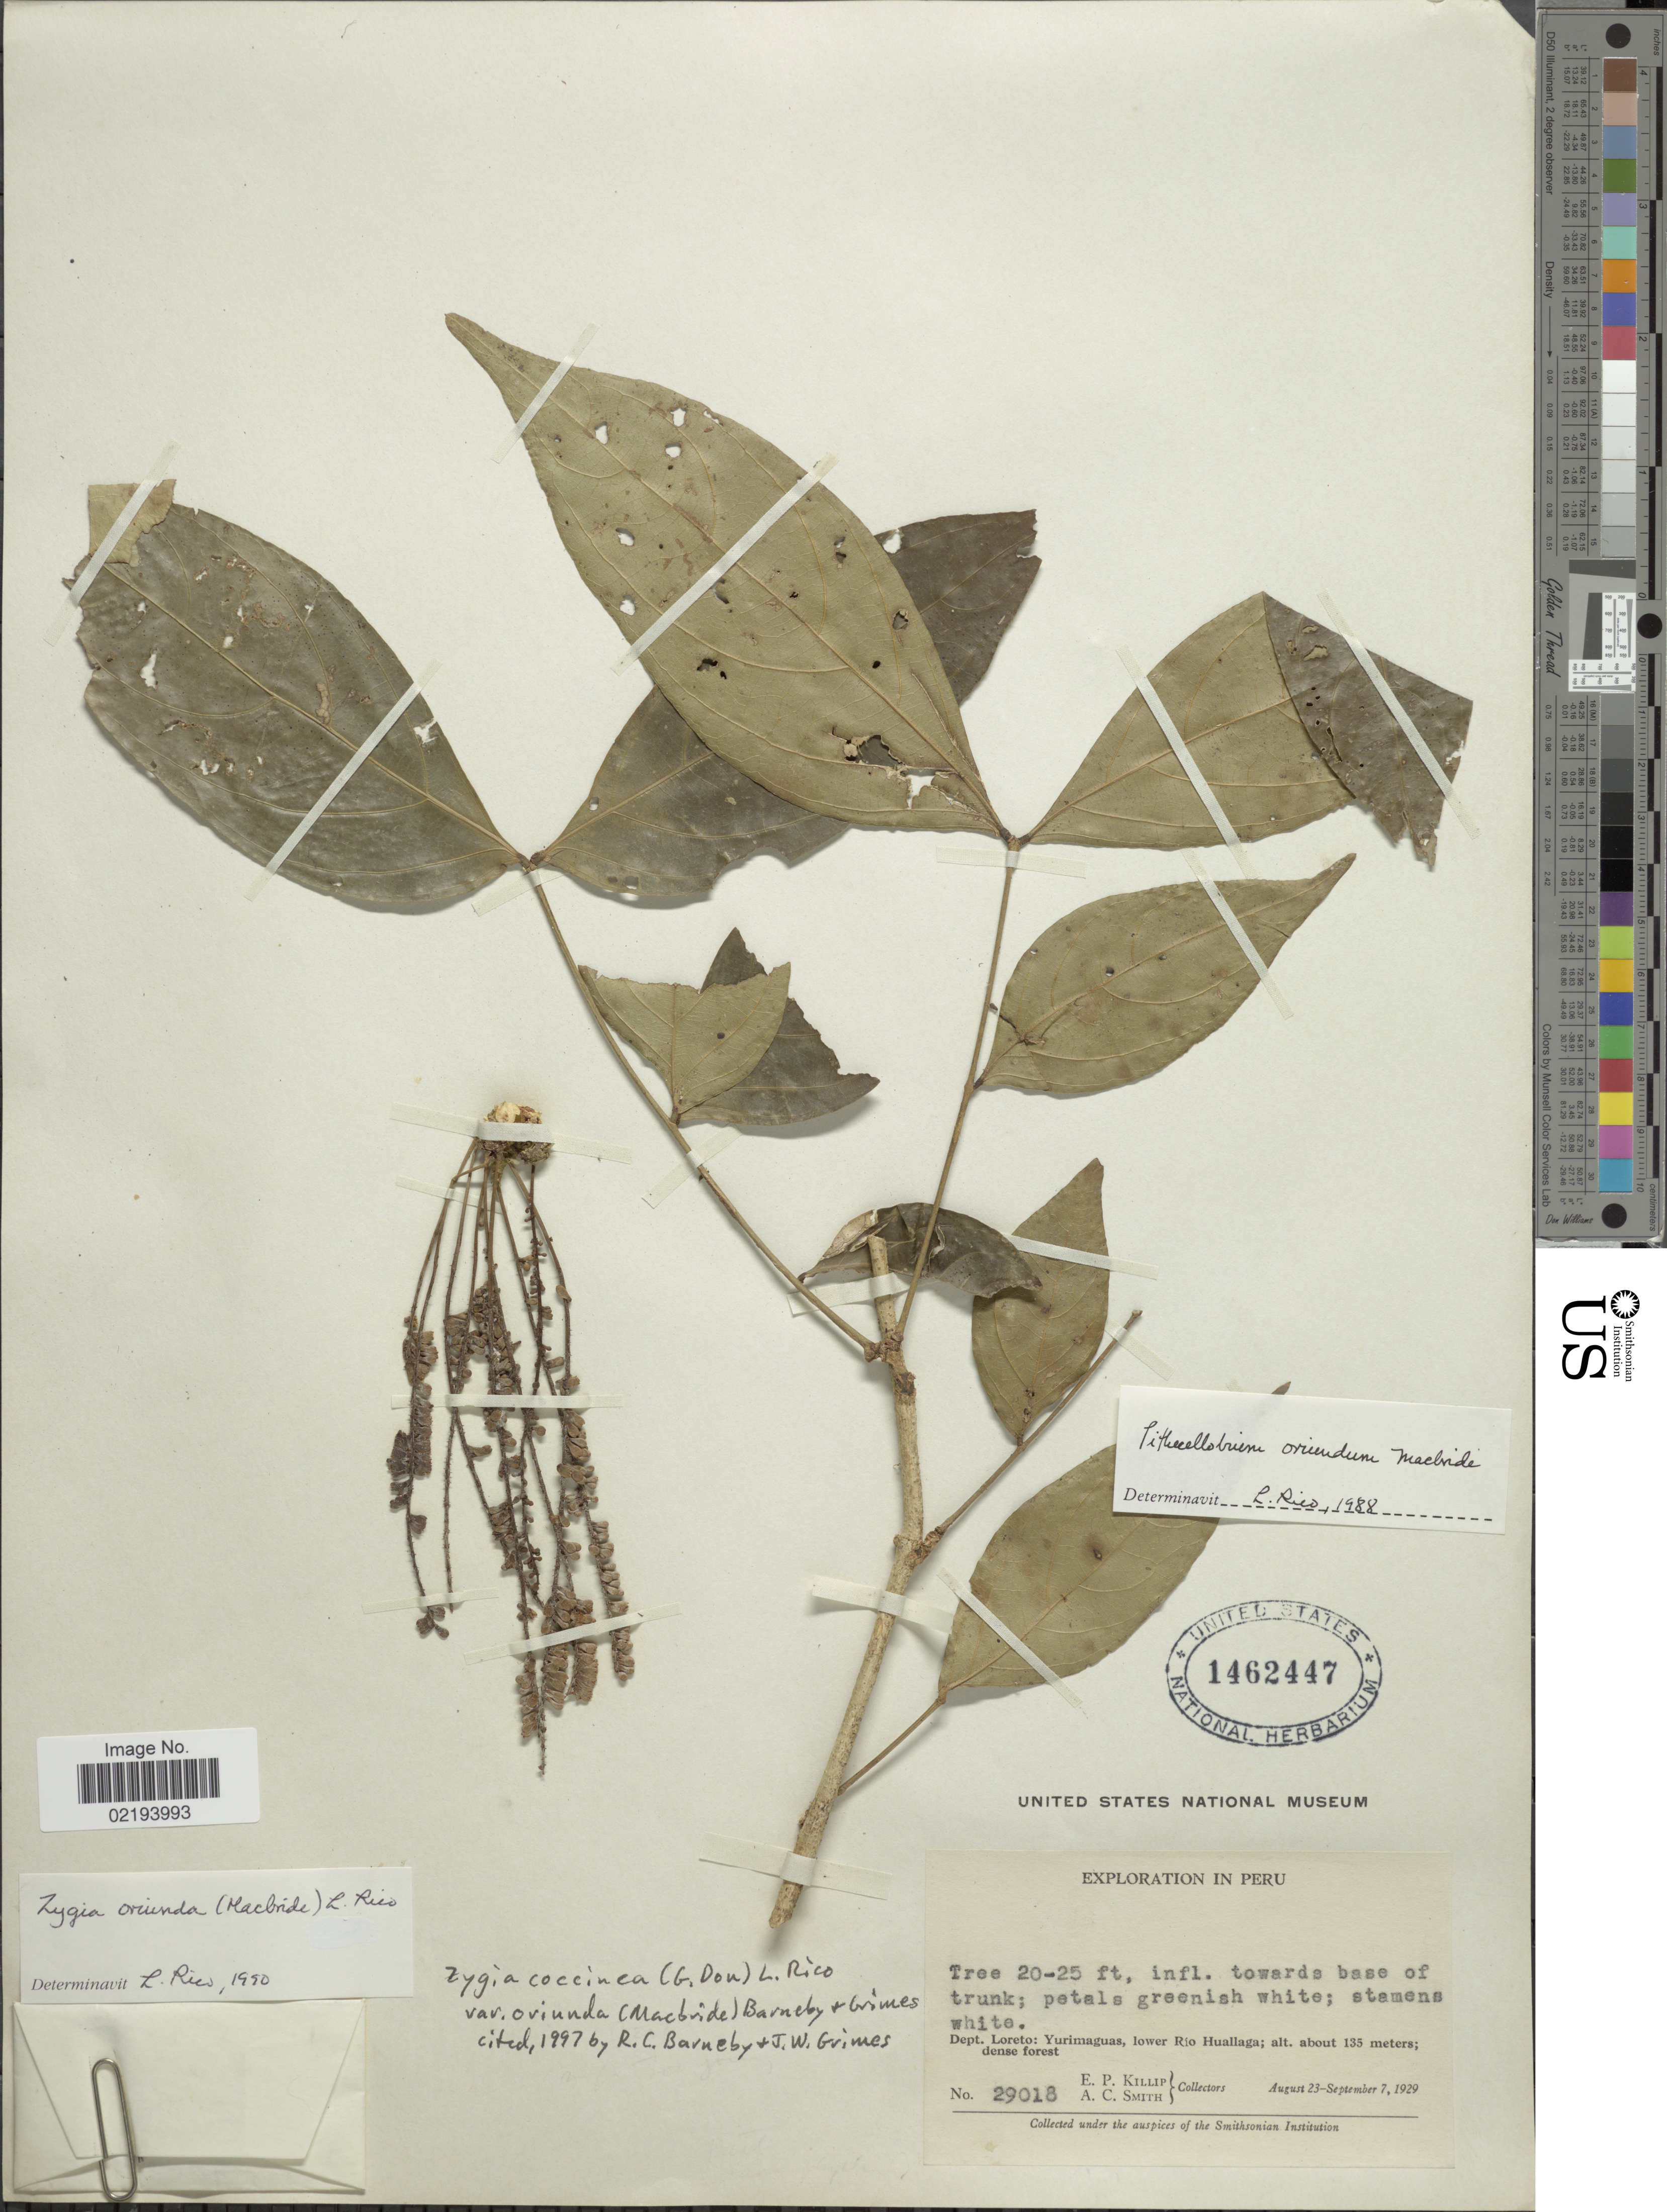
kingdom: Plantae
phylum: Tracheophyta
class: Magnoliopsida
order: Fabales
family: Fabaceae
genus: Zygia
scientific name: Zygia coccinea var. oriunda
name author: (J.F. Macbr.) Barneby & J.W. Grimes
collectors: E. P. Killip & A. C. Smith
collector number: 29018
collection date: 1929-08-23/1929-09-07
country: Peru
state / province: Loreto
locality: Dept. Loreto: Yurimaguas, lower Rio Huallaga; dense forest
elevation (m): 135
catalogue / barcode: US 1462447